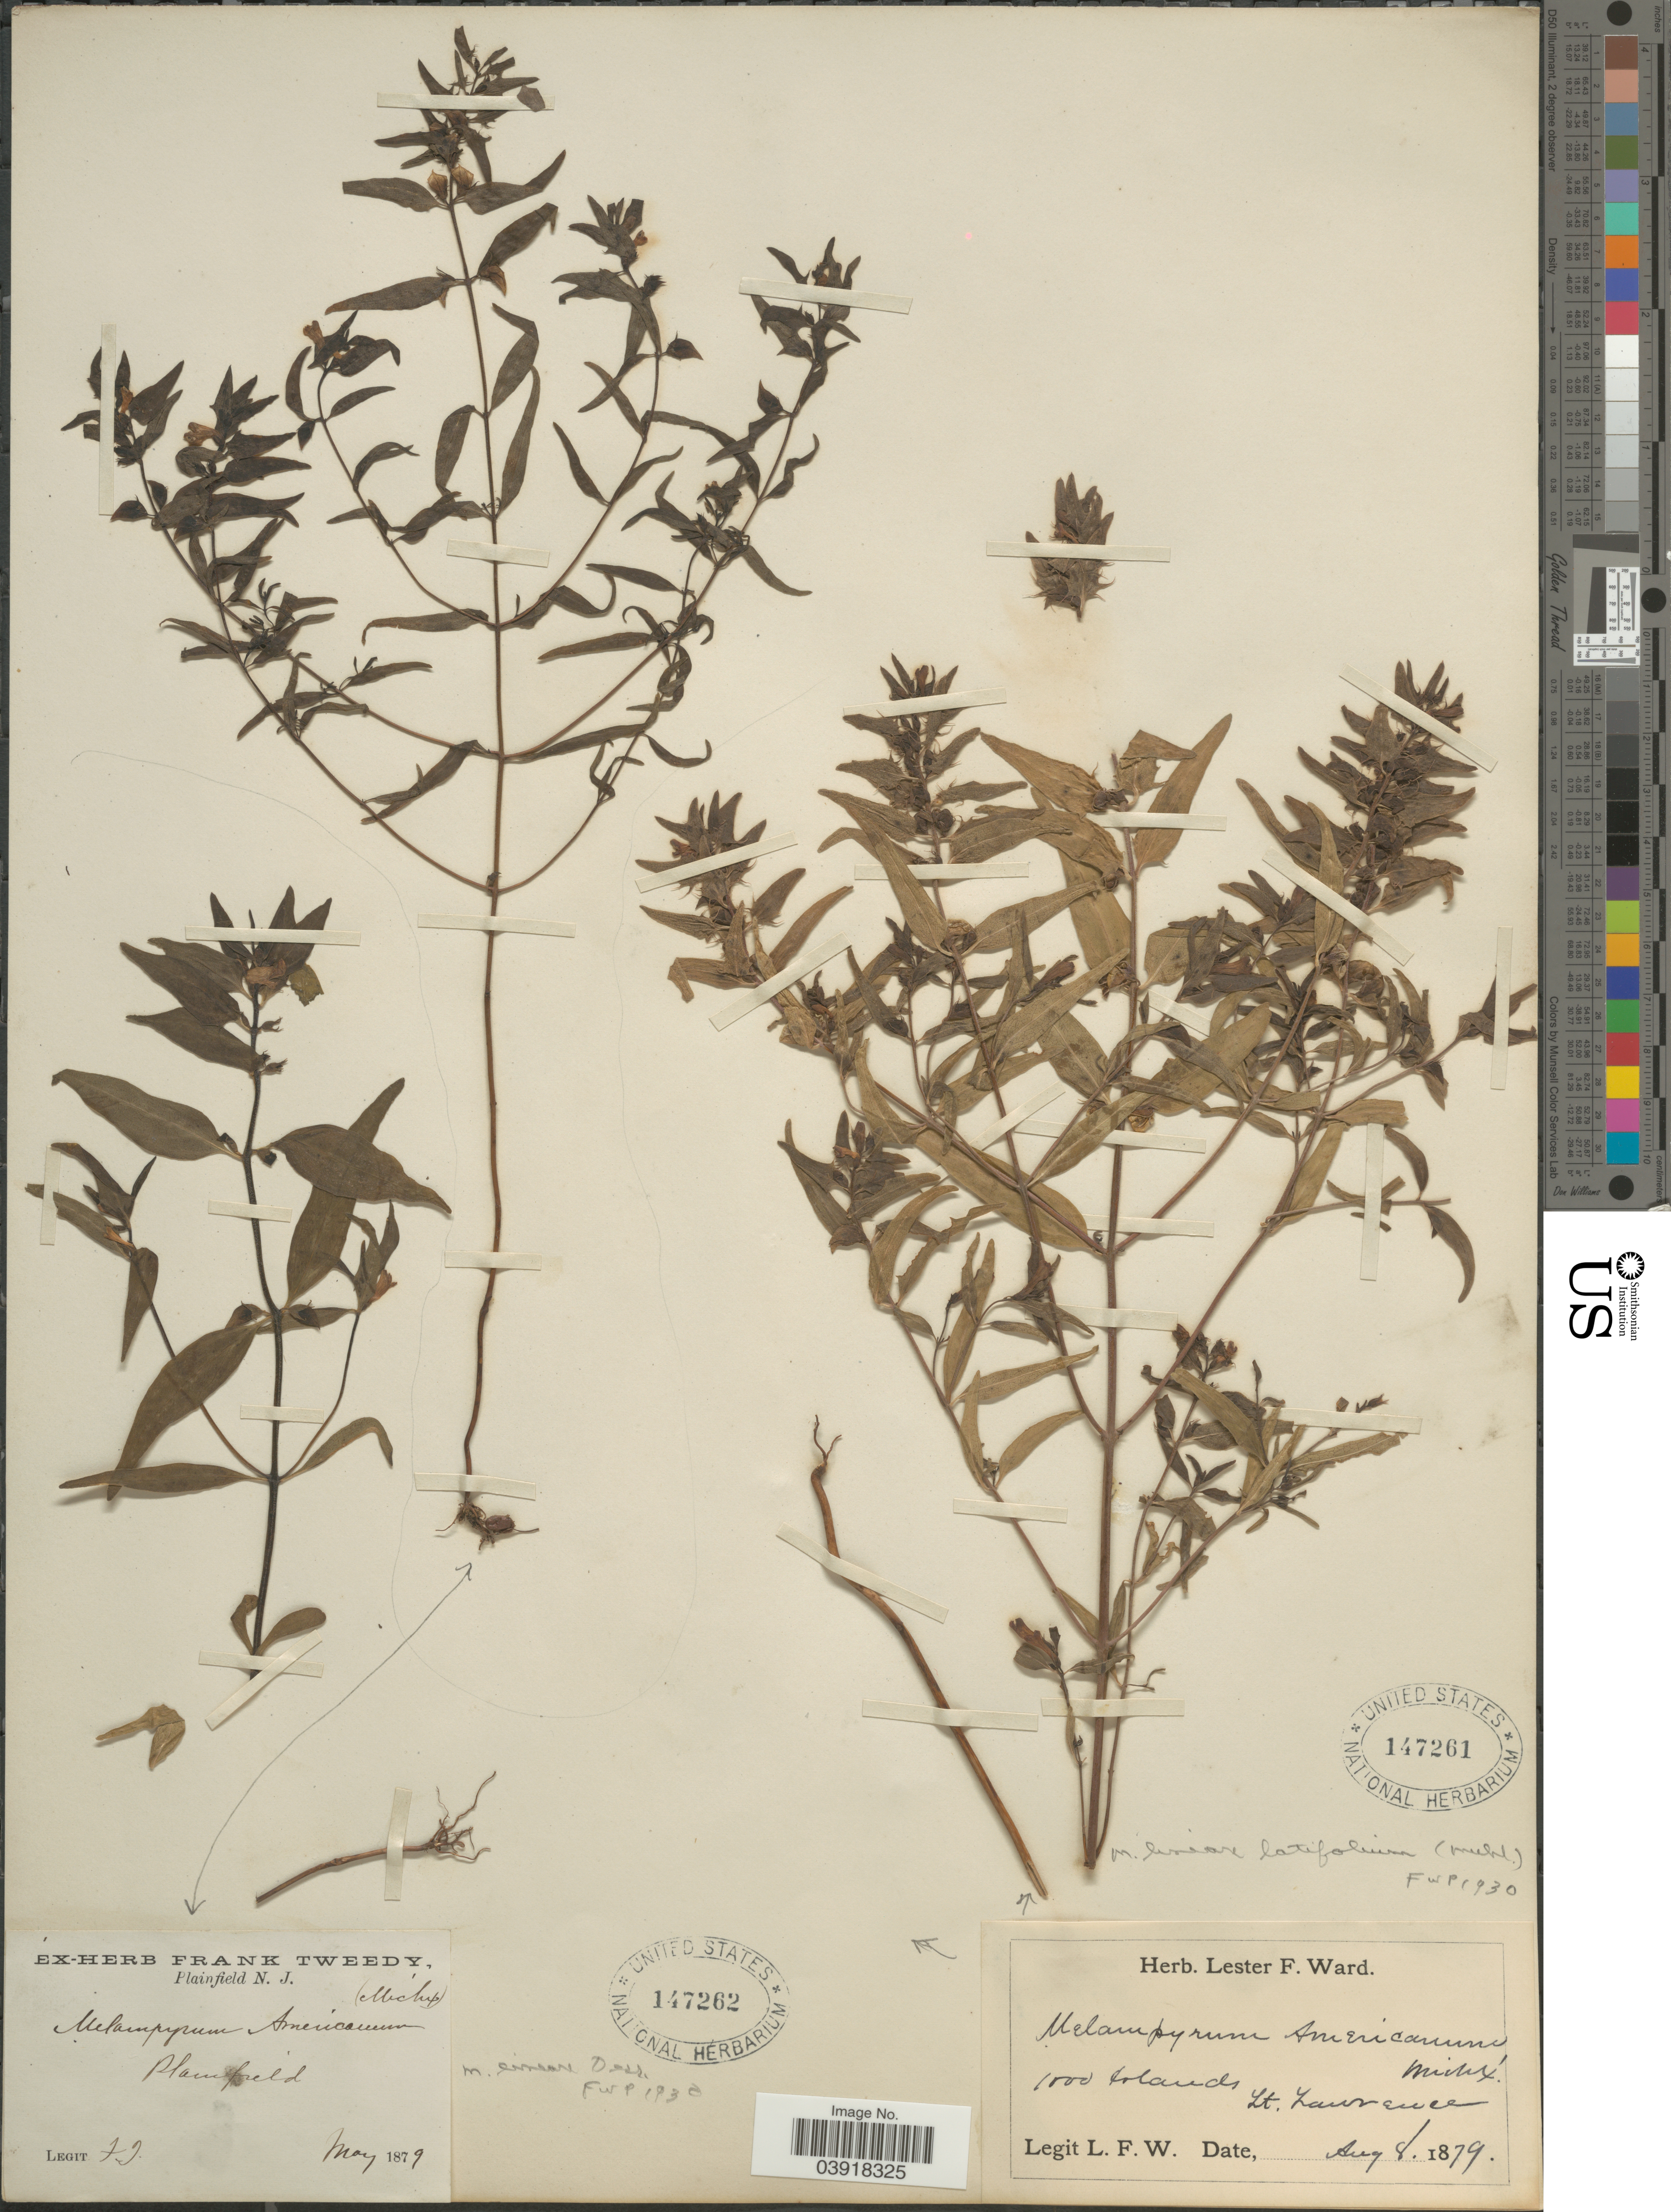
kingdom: Plantae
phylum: Tracheophyta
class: Magnoliopsida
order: Lamiales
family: Orobanchaceae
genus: Melampyrum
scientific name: Melampyrum lineare var. latifolium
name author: (Muhl.) P. Beauv.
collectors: L. F. Ward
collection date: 1879-08-08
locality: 1000 Islands. St. Lawrence.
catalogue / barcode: US 147261-2